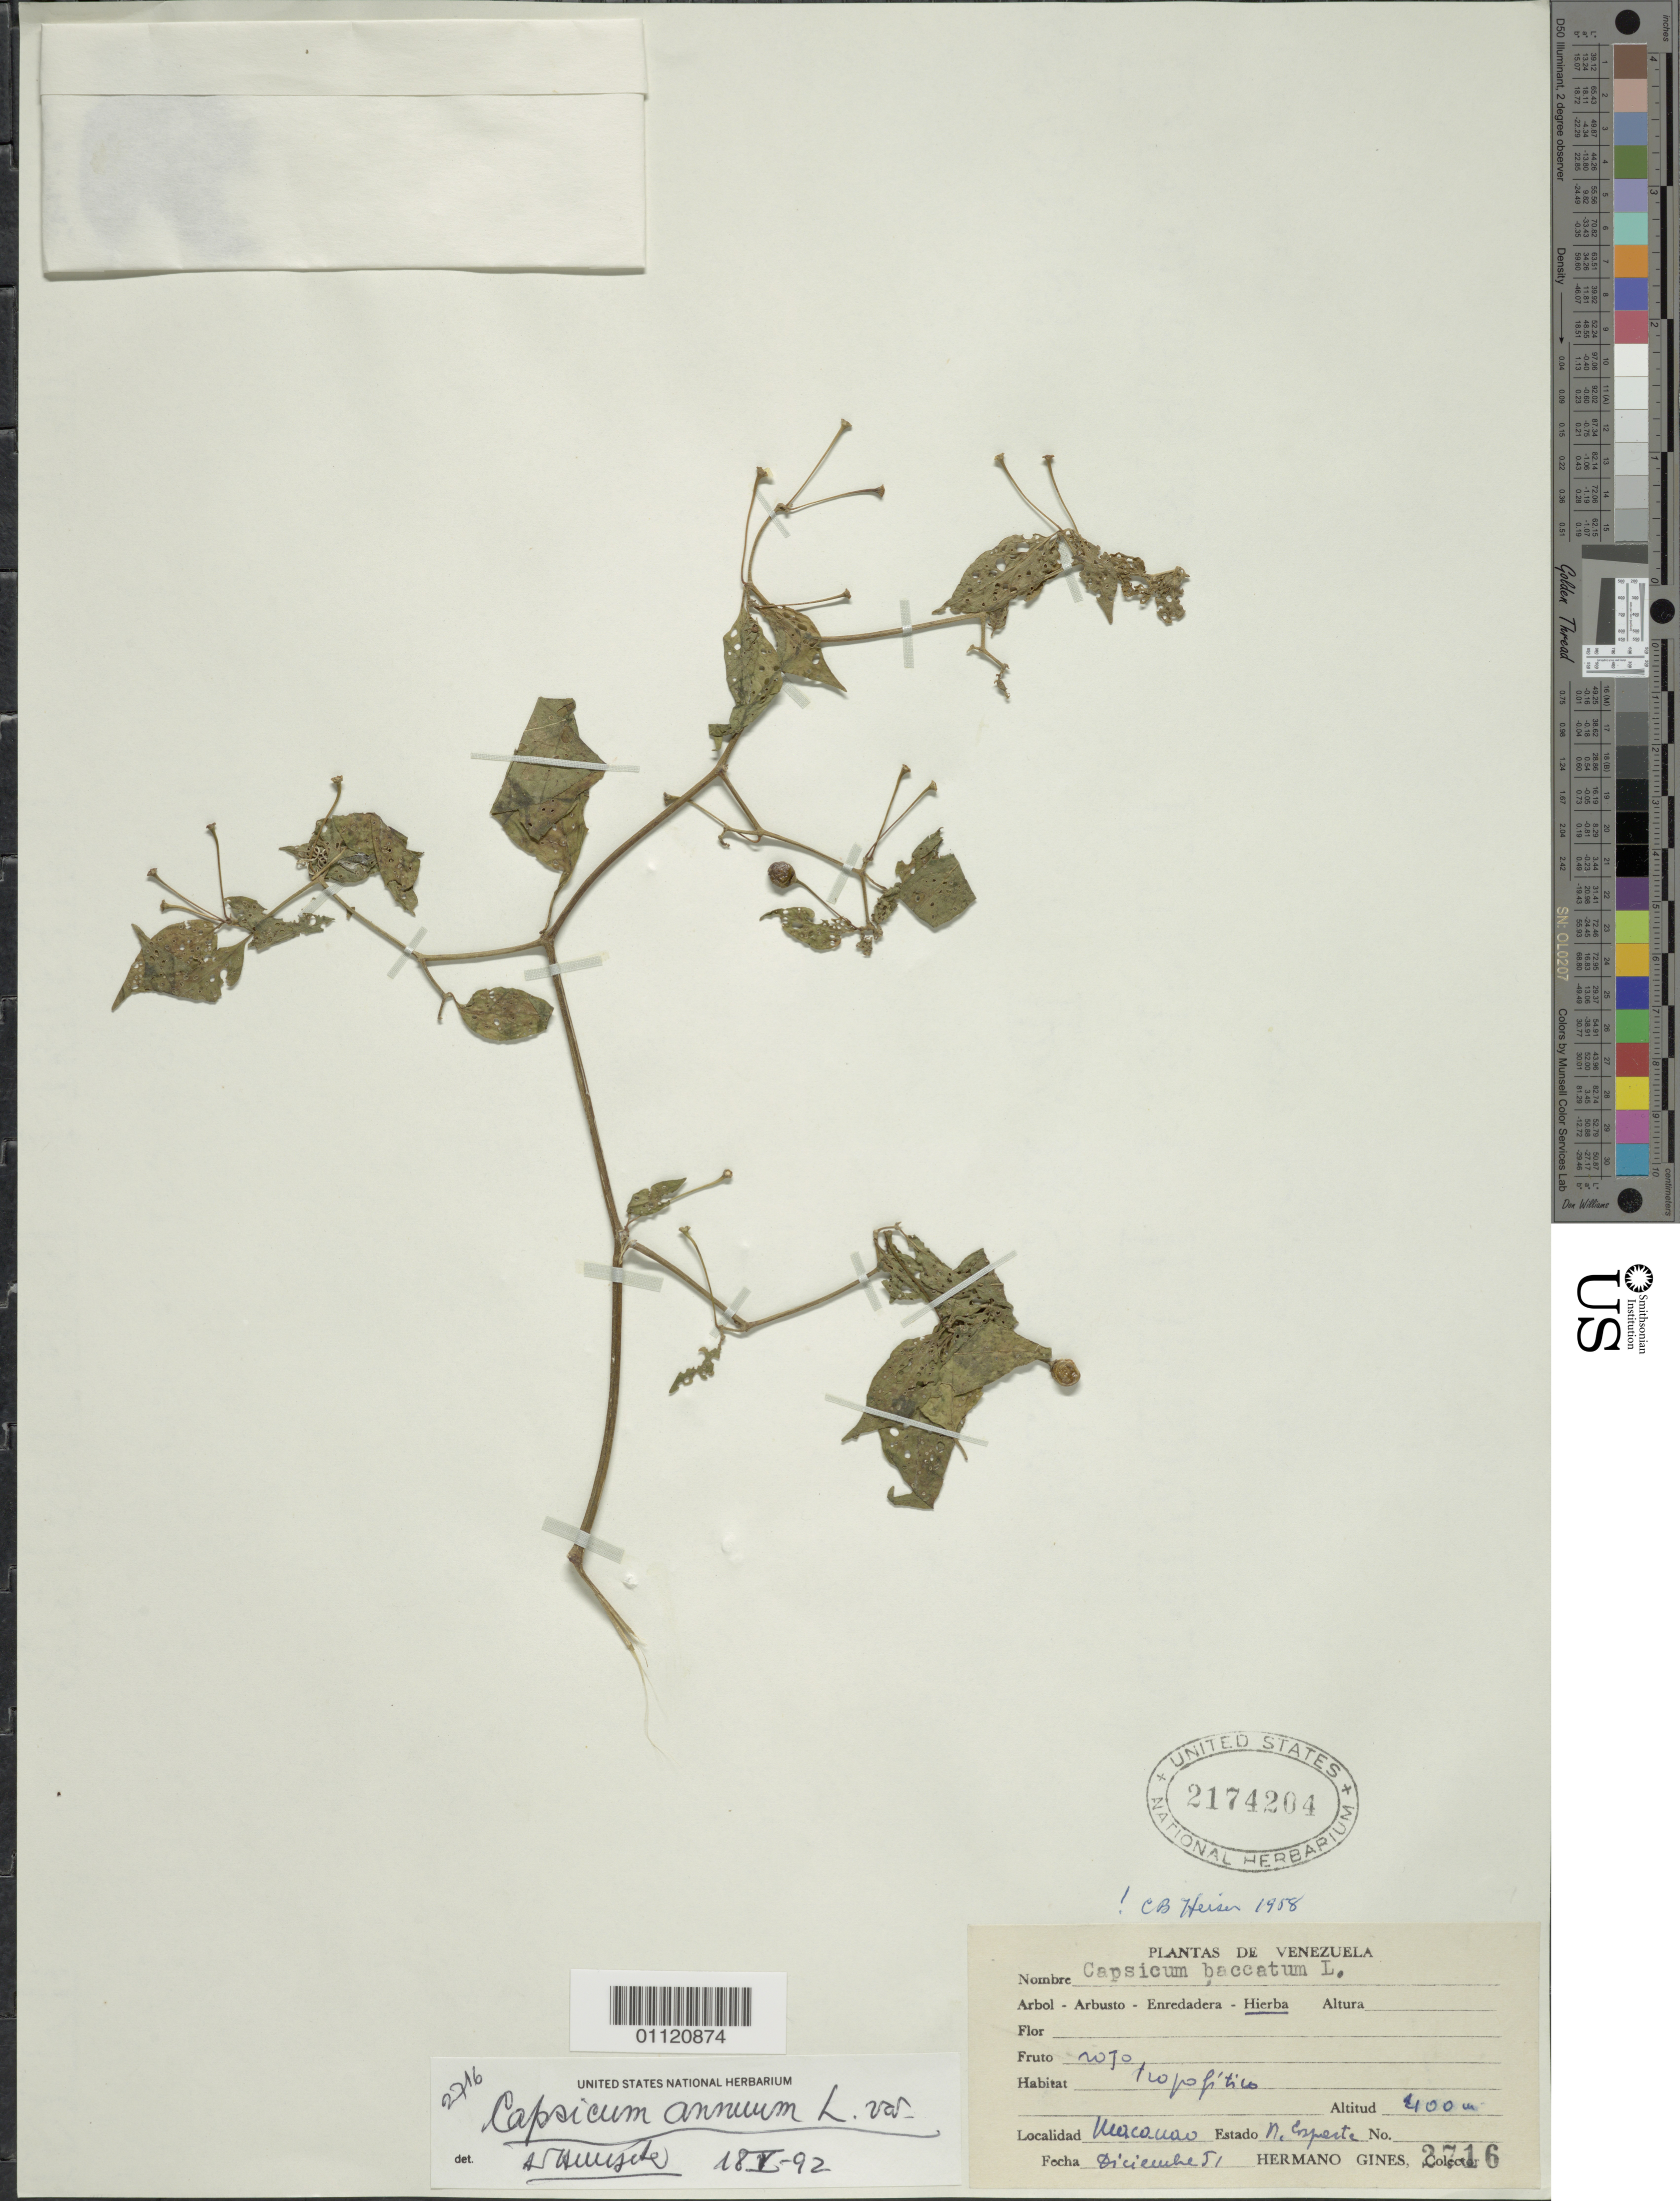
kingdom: Plantae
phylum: Tracheophyta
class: Magnoliopsida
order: Solanales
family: Solanaceae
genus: Capsicum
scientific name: Capsicum annuum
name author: L.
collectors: Bro. Gines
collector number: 2716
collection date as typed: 01 Dec 1951 to 31 Dec 1951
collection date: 1951-12-01/1951-12-31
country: Venezuela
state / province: Nueva Esparta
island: Margarita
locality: Macanao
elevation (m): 400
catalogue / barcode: US 2174204